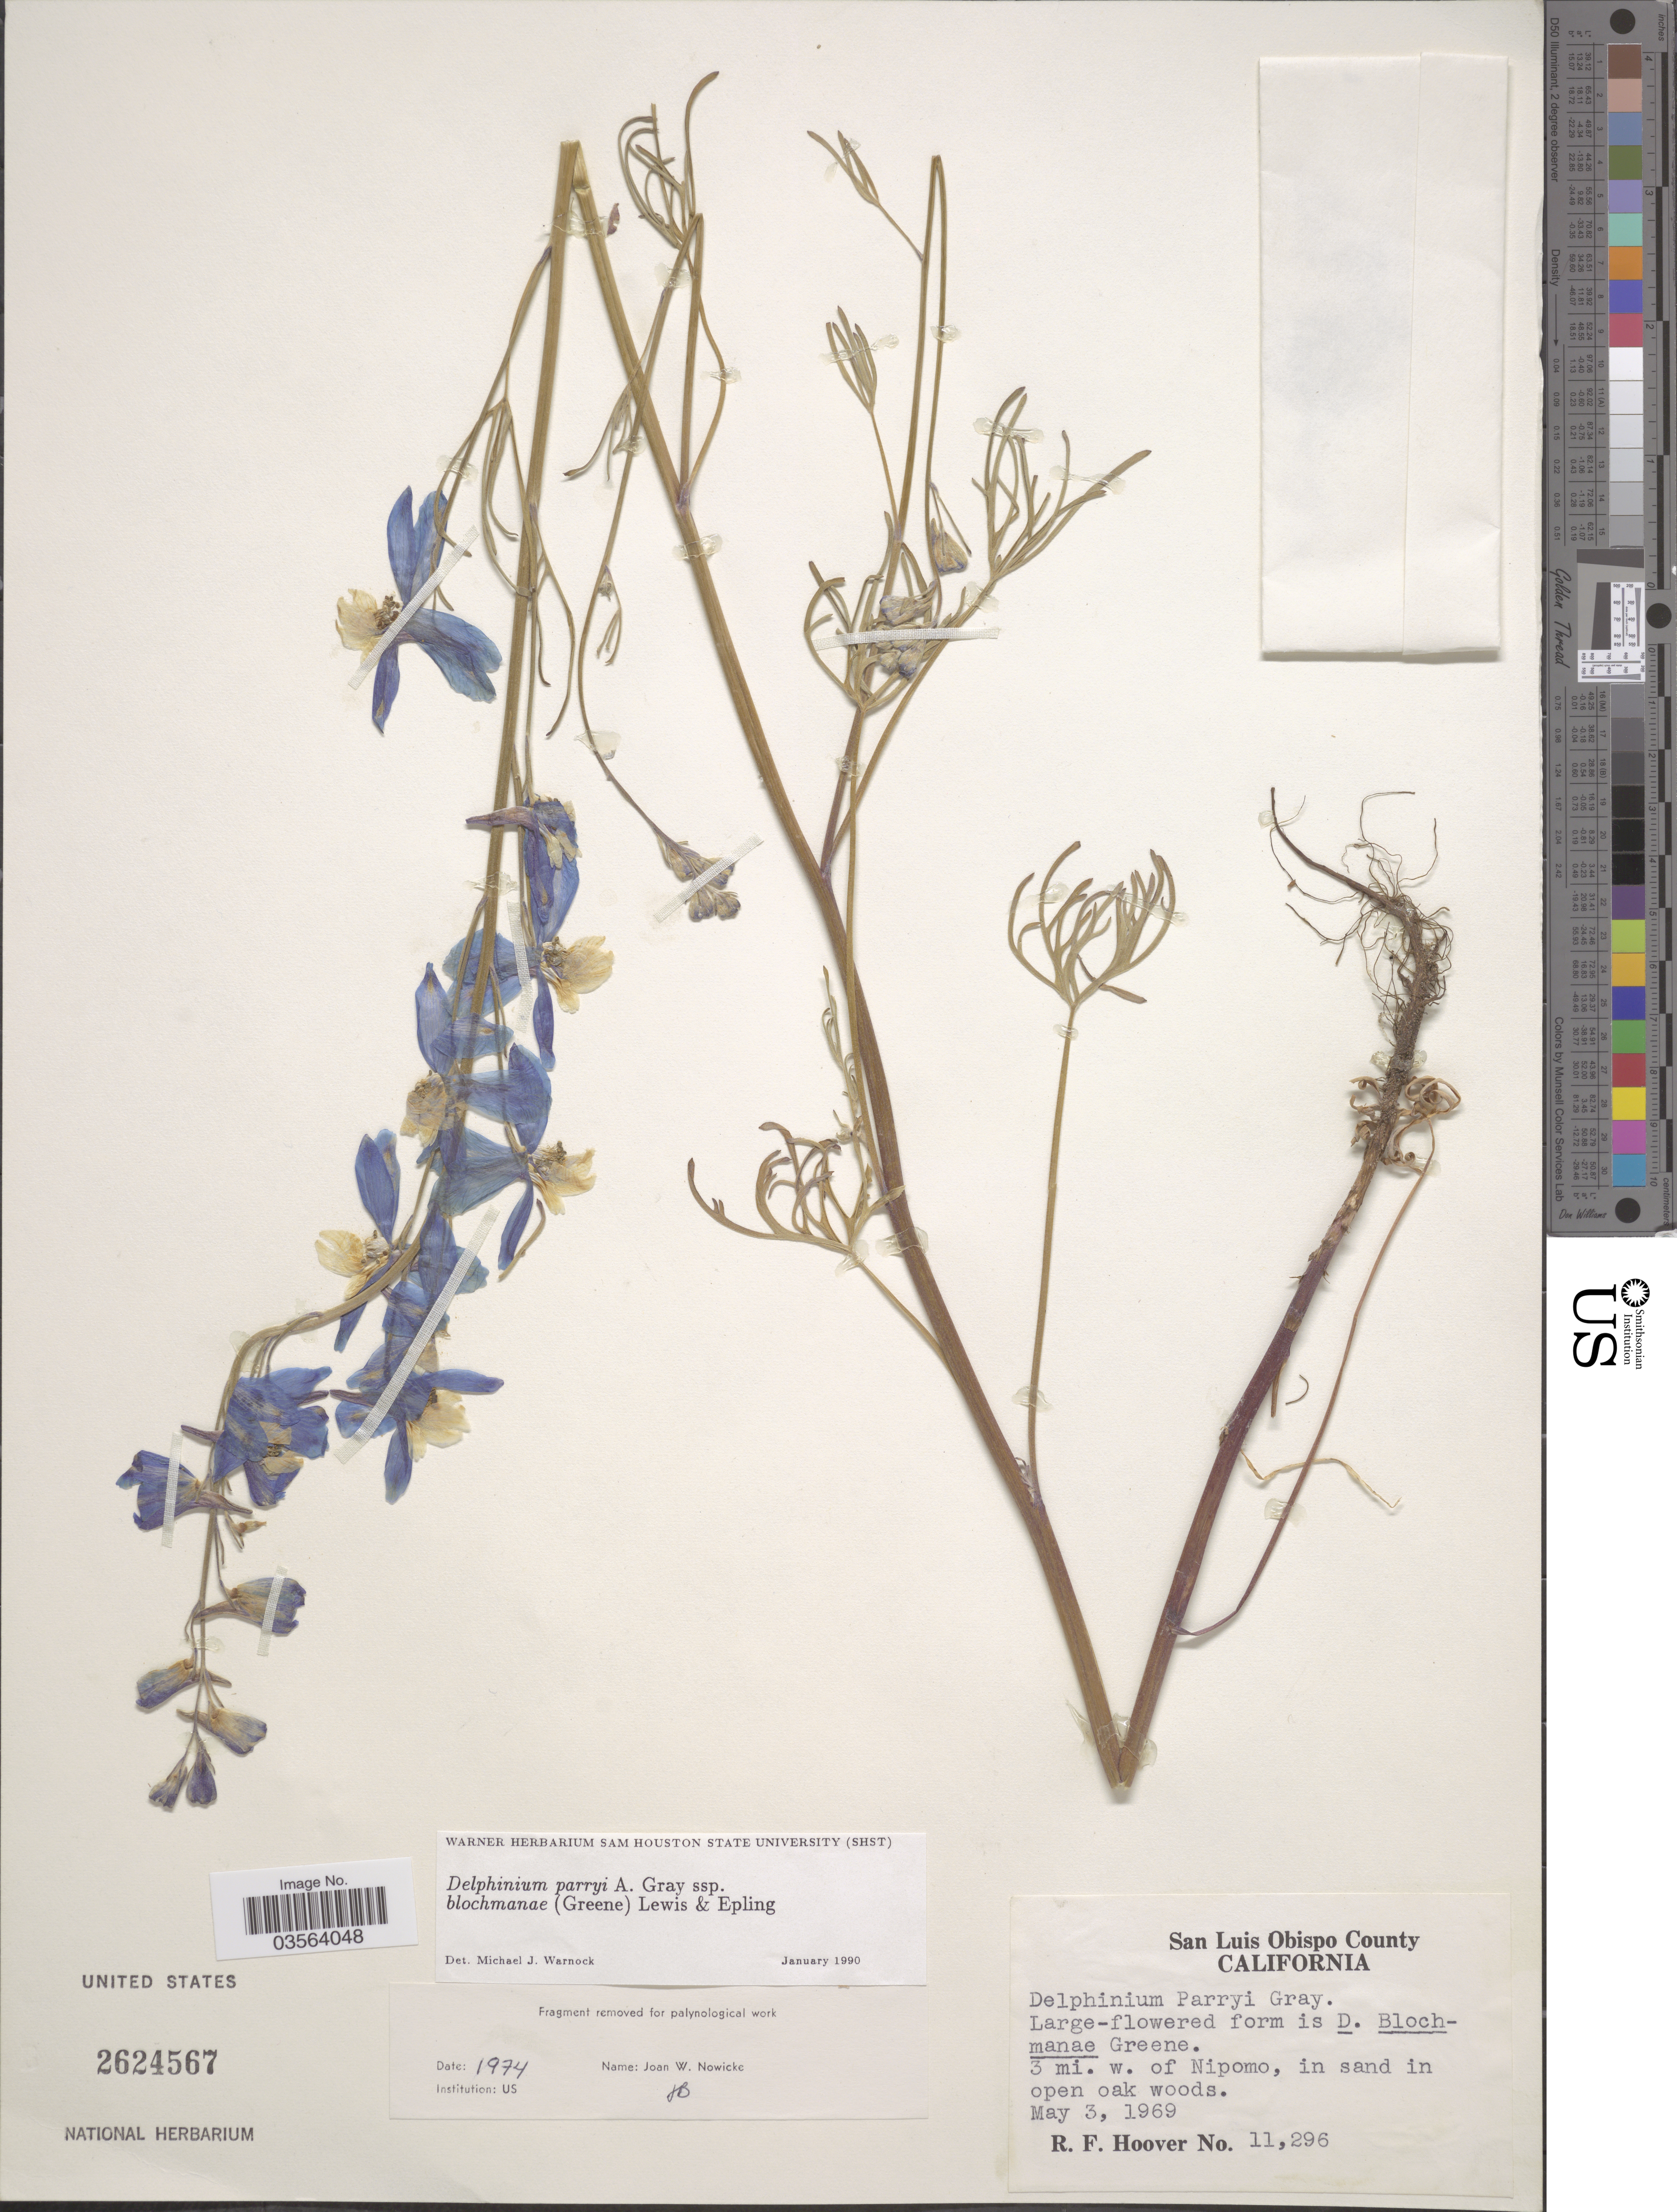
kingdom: Plantae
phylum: Tracheophyta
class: Magnoliopsida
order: Ranunculales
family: Ranunculaceae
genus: Delphinium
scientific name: Delphinium parryi subsp. blochmaniae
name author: A. Gray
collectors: R. F. Hoover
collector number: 11296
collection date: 1969-05-03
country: United States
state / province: California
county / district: San Luis Obispo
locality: San Luis Obispo County. 3 mi. w. of Nipomo.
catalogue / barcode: US 2624567